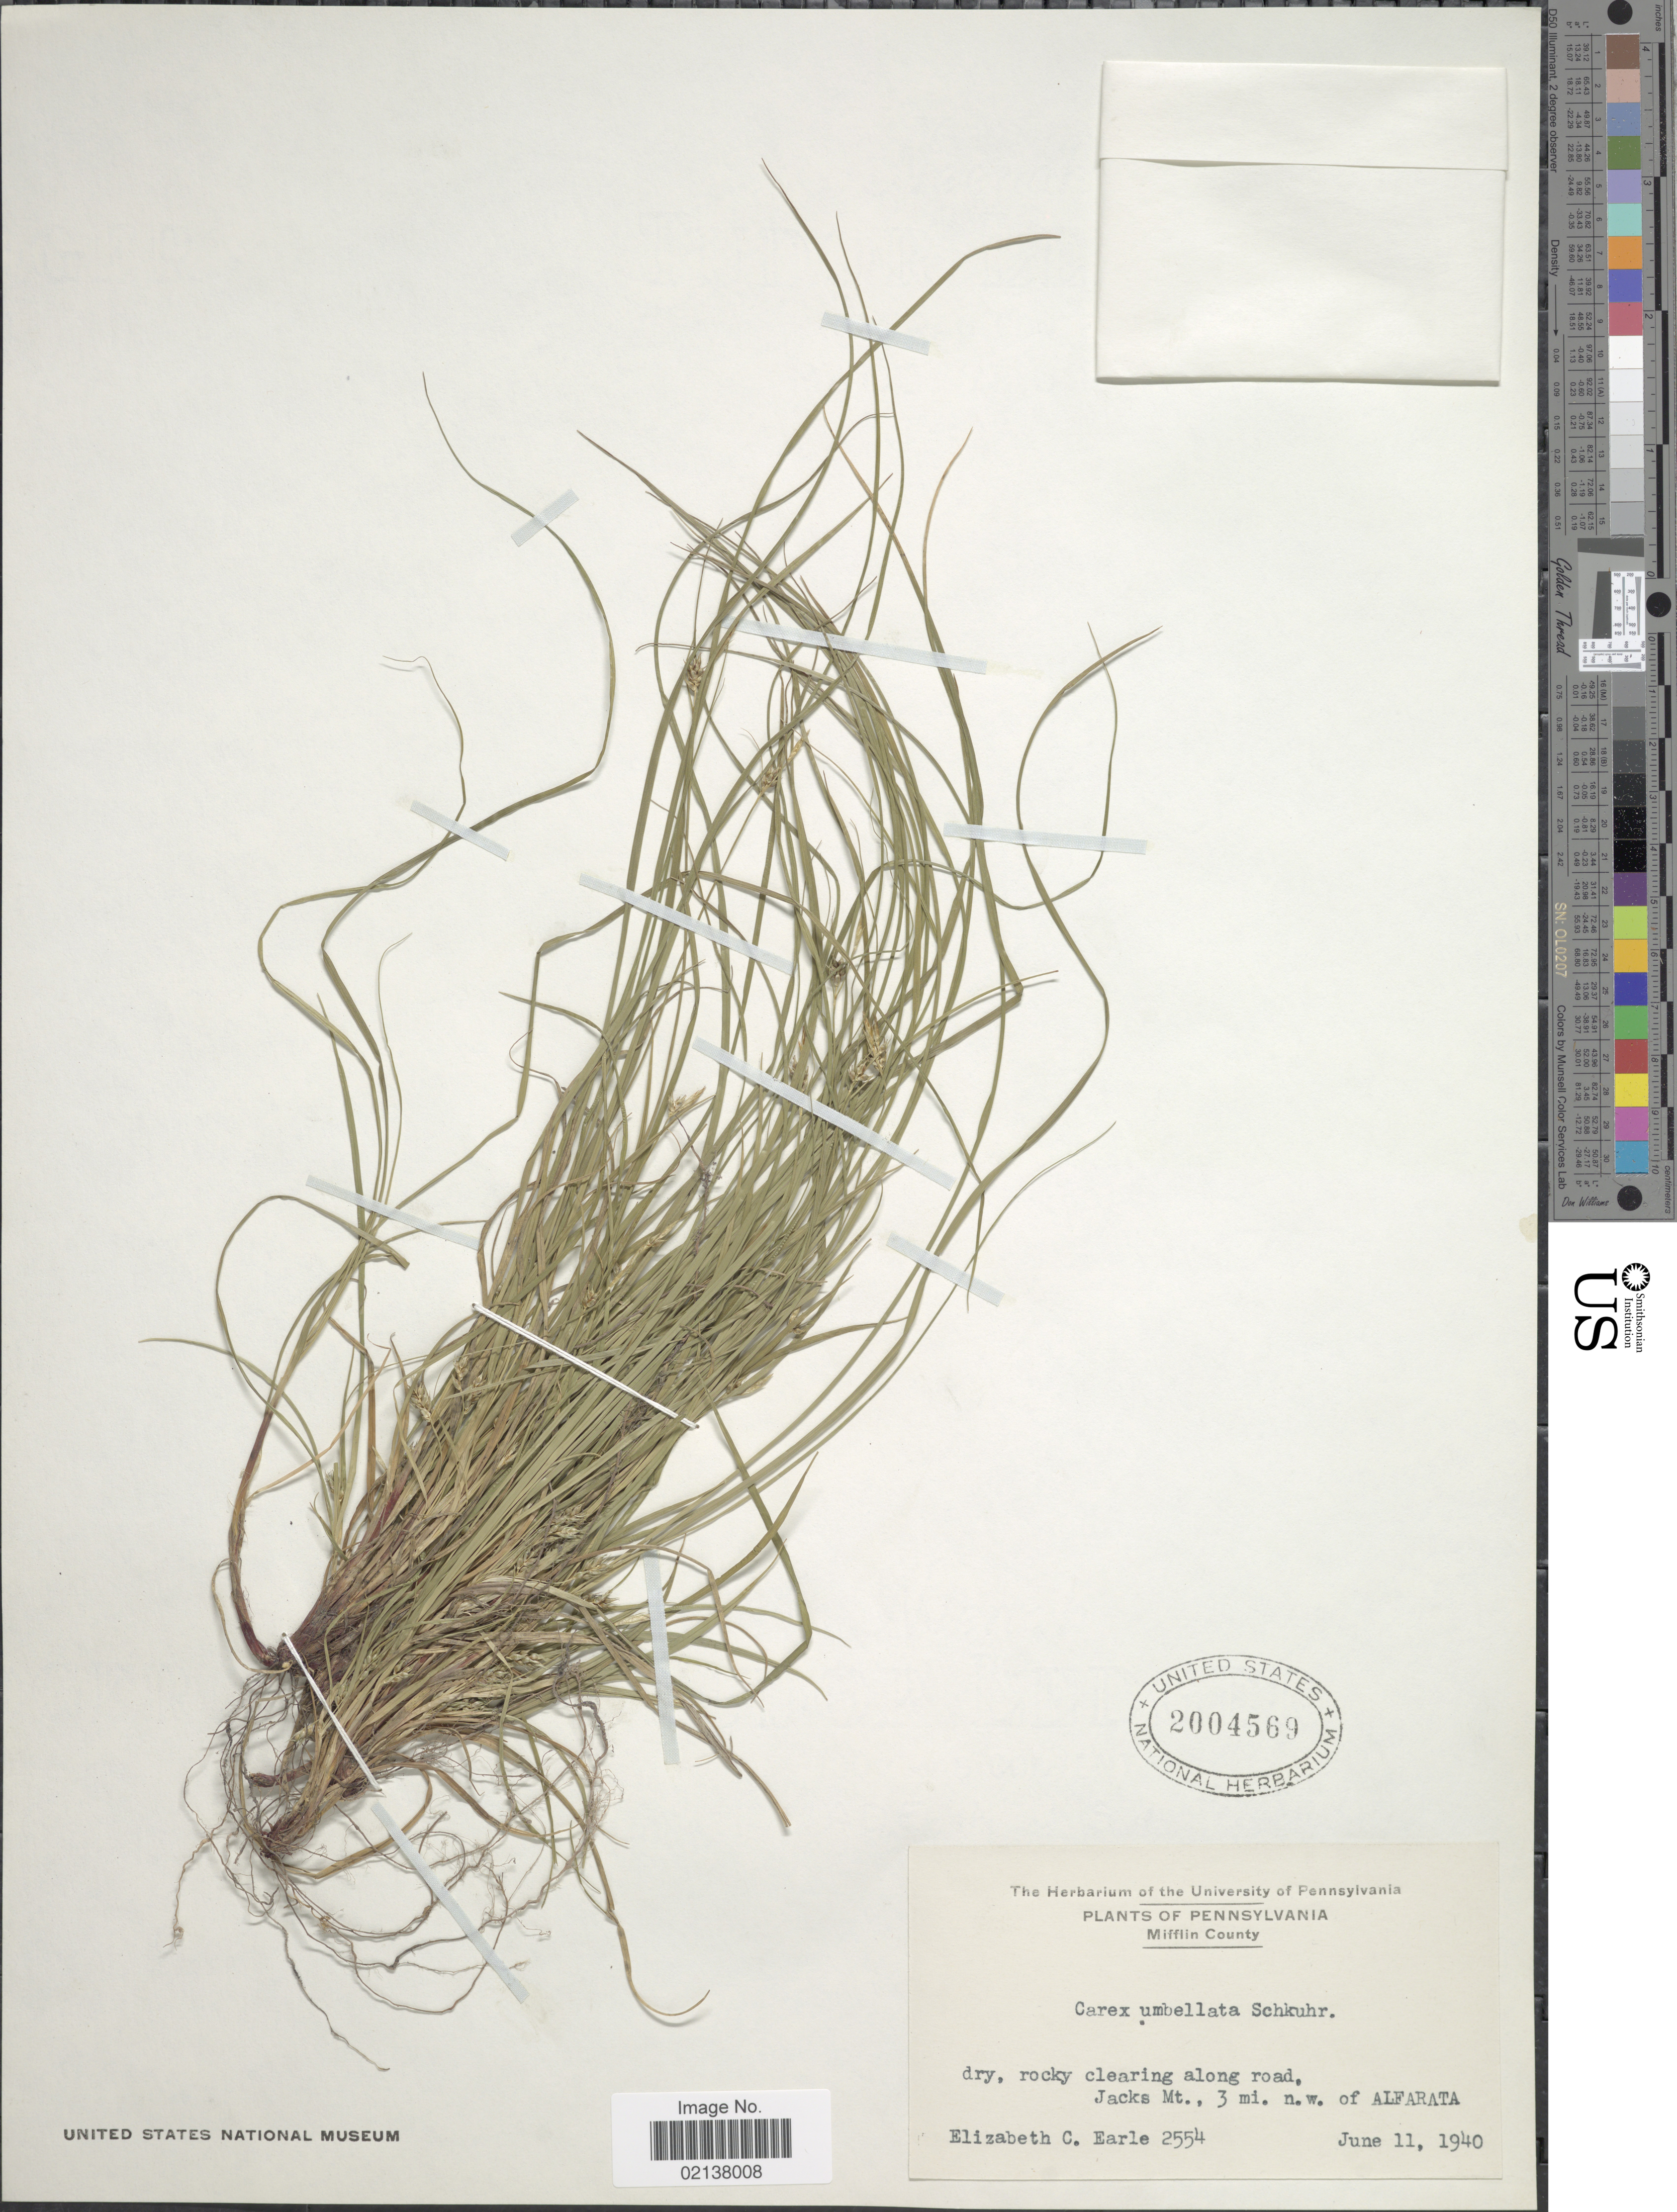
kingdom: Plantae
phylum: Tracheophyta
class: Liliopsida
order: Poales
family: Cyperaceae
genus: Carex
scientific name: Carex umbellata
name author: Schkuhr ex Willd.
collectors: E. C. Earle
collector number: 2554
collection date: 1940-06-11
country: United States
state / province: Pennsylvania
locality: Milfin County, rocky clearing along road, Jacks Mt, 3 mi. n.w. of Alfarata.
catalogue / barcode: US 2004569